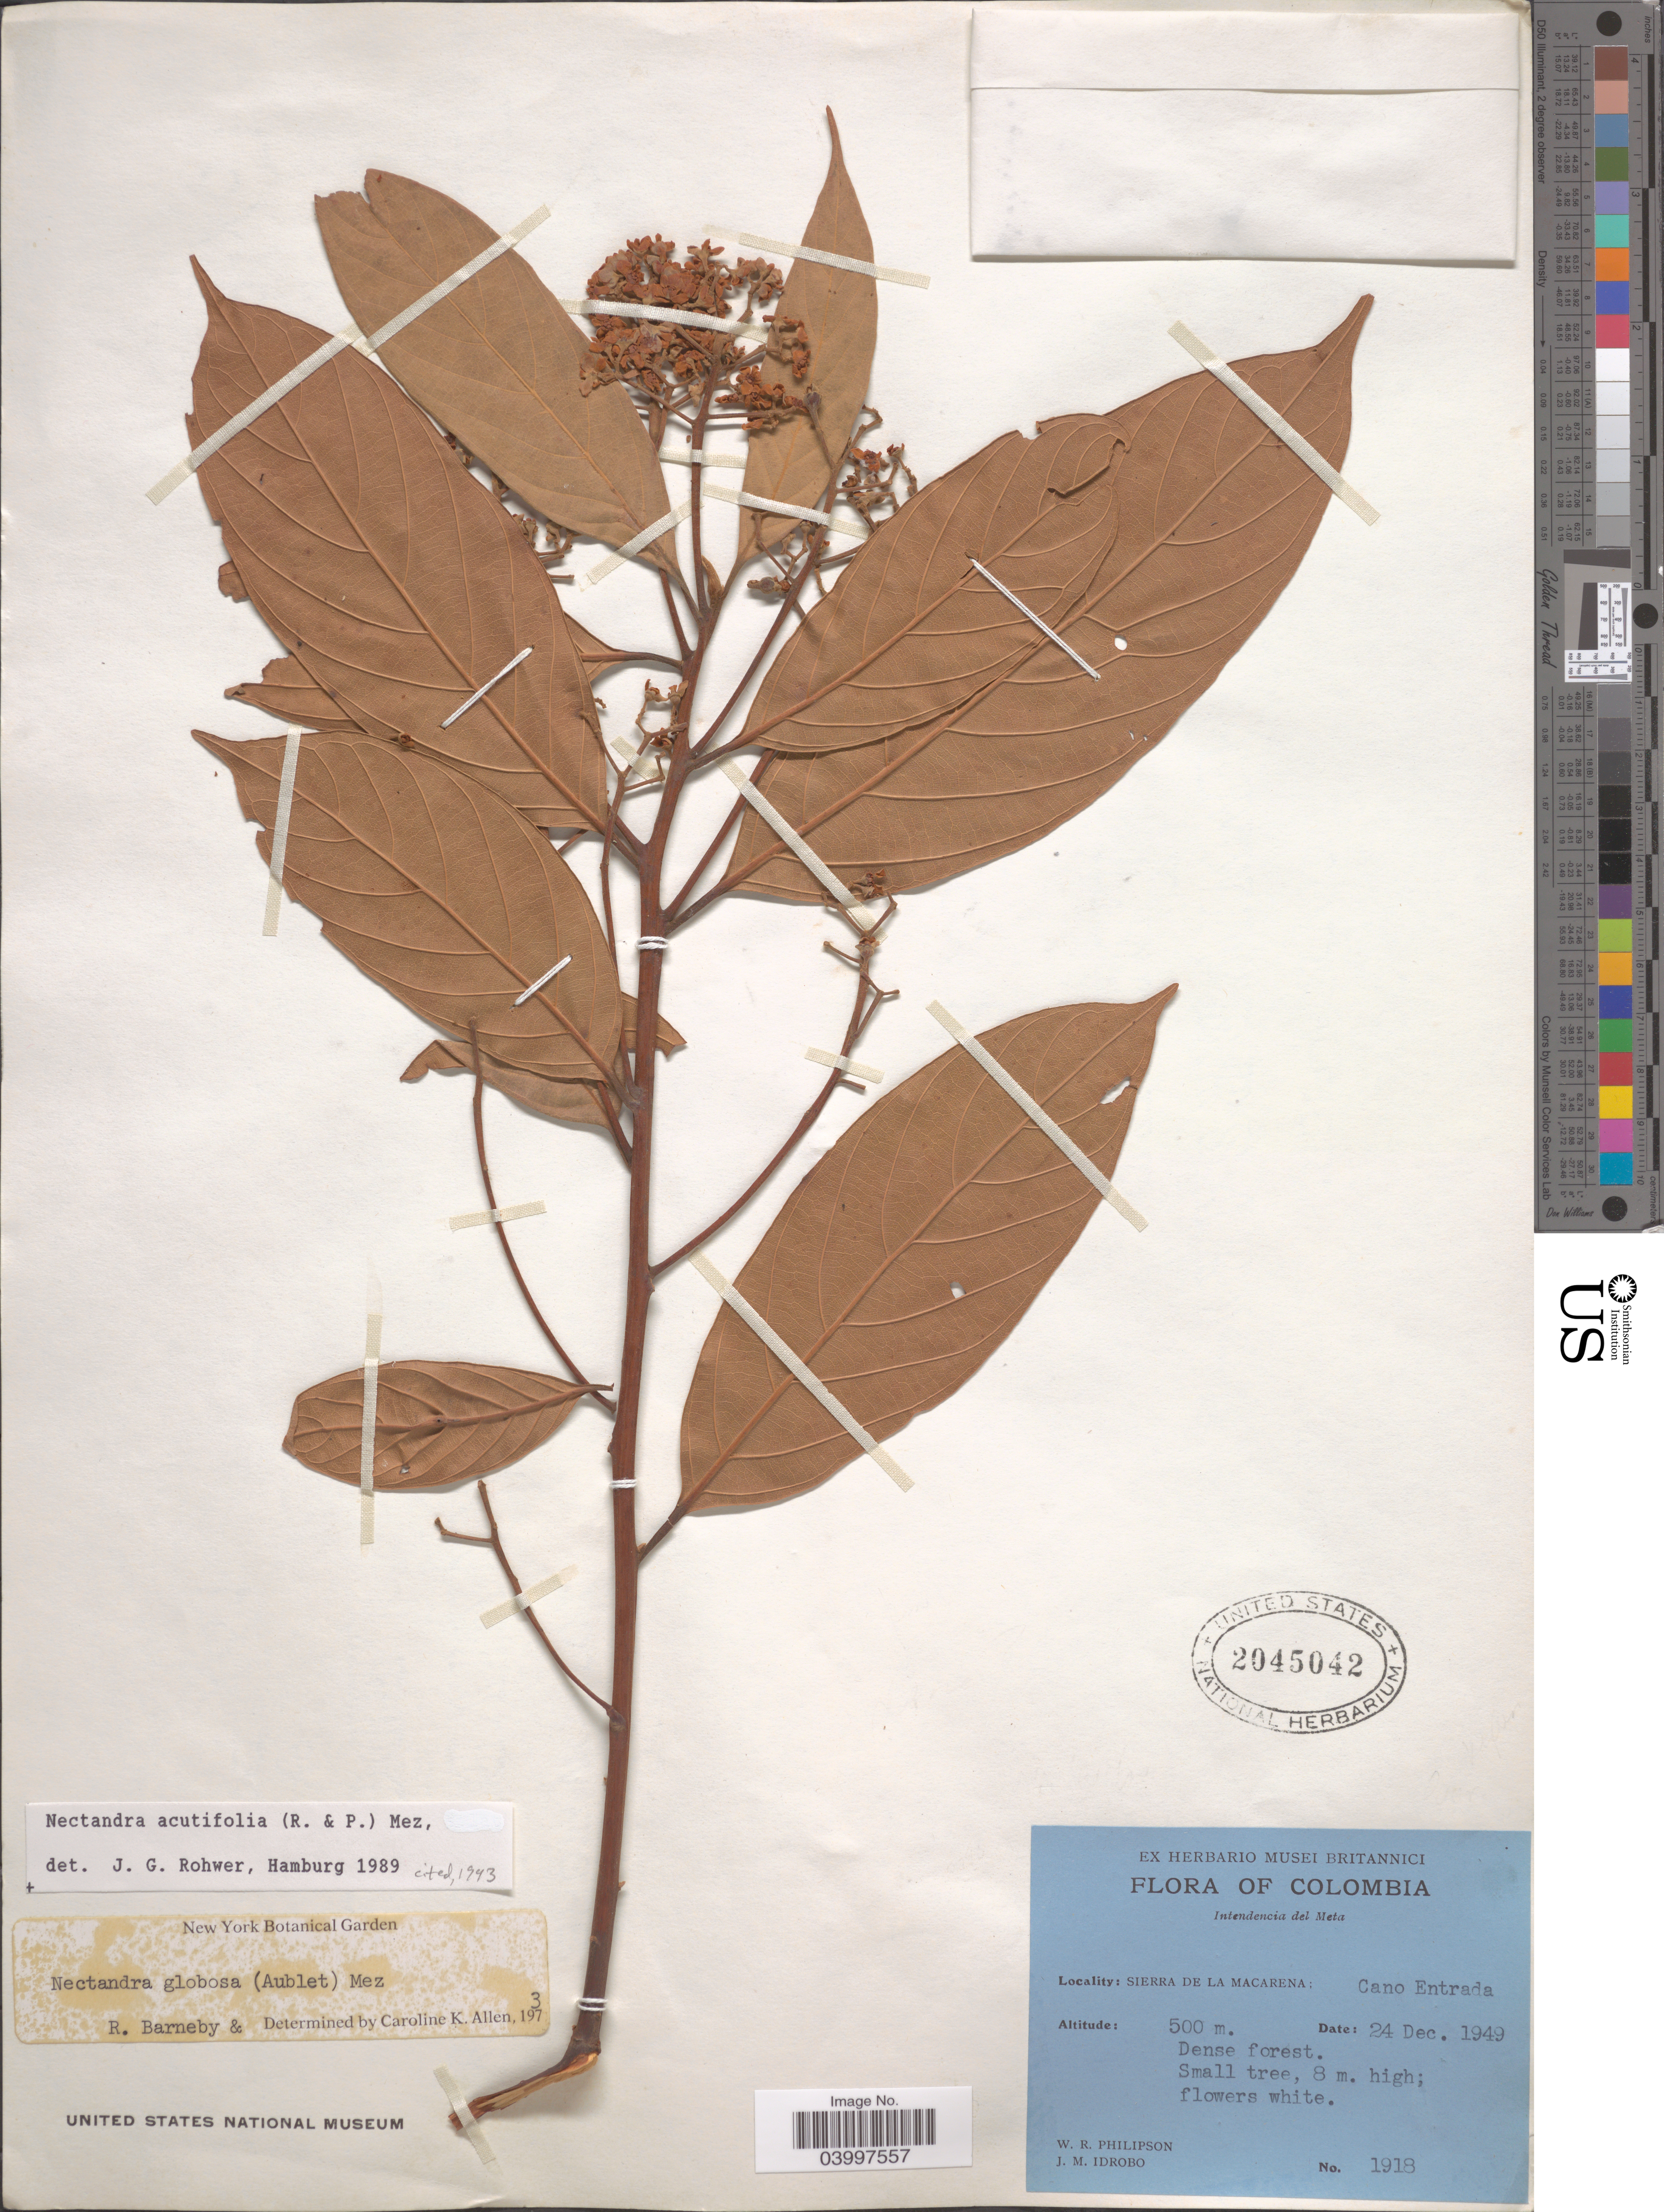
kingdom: Plantae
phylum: Tracheophyta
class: Magnoliopsida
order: Laurales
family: Lauraceae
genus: Nectandra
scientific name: Nectandra acutifolia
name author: (Ruiz & Pav.) Mez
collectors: W. R. Philipson & J. M. Idrobo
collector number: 1918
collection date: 1949-12-24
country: Colombia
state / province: Meta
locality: Intendencia del Meta. Sierra de la Macarena: Cano Entrada.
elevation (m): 500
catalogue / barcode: US 2045042